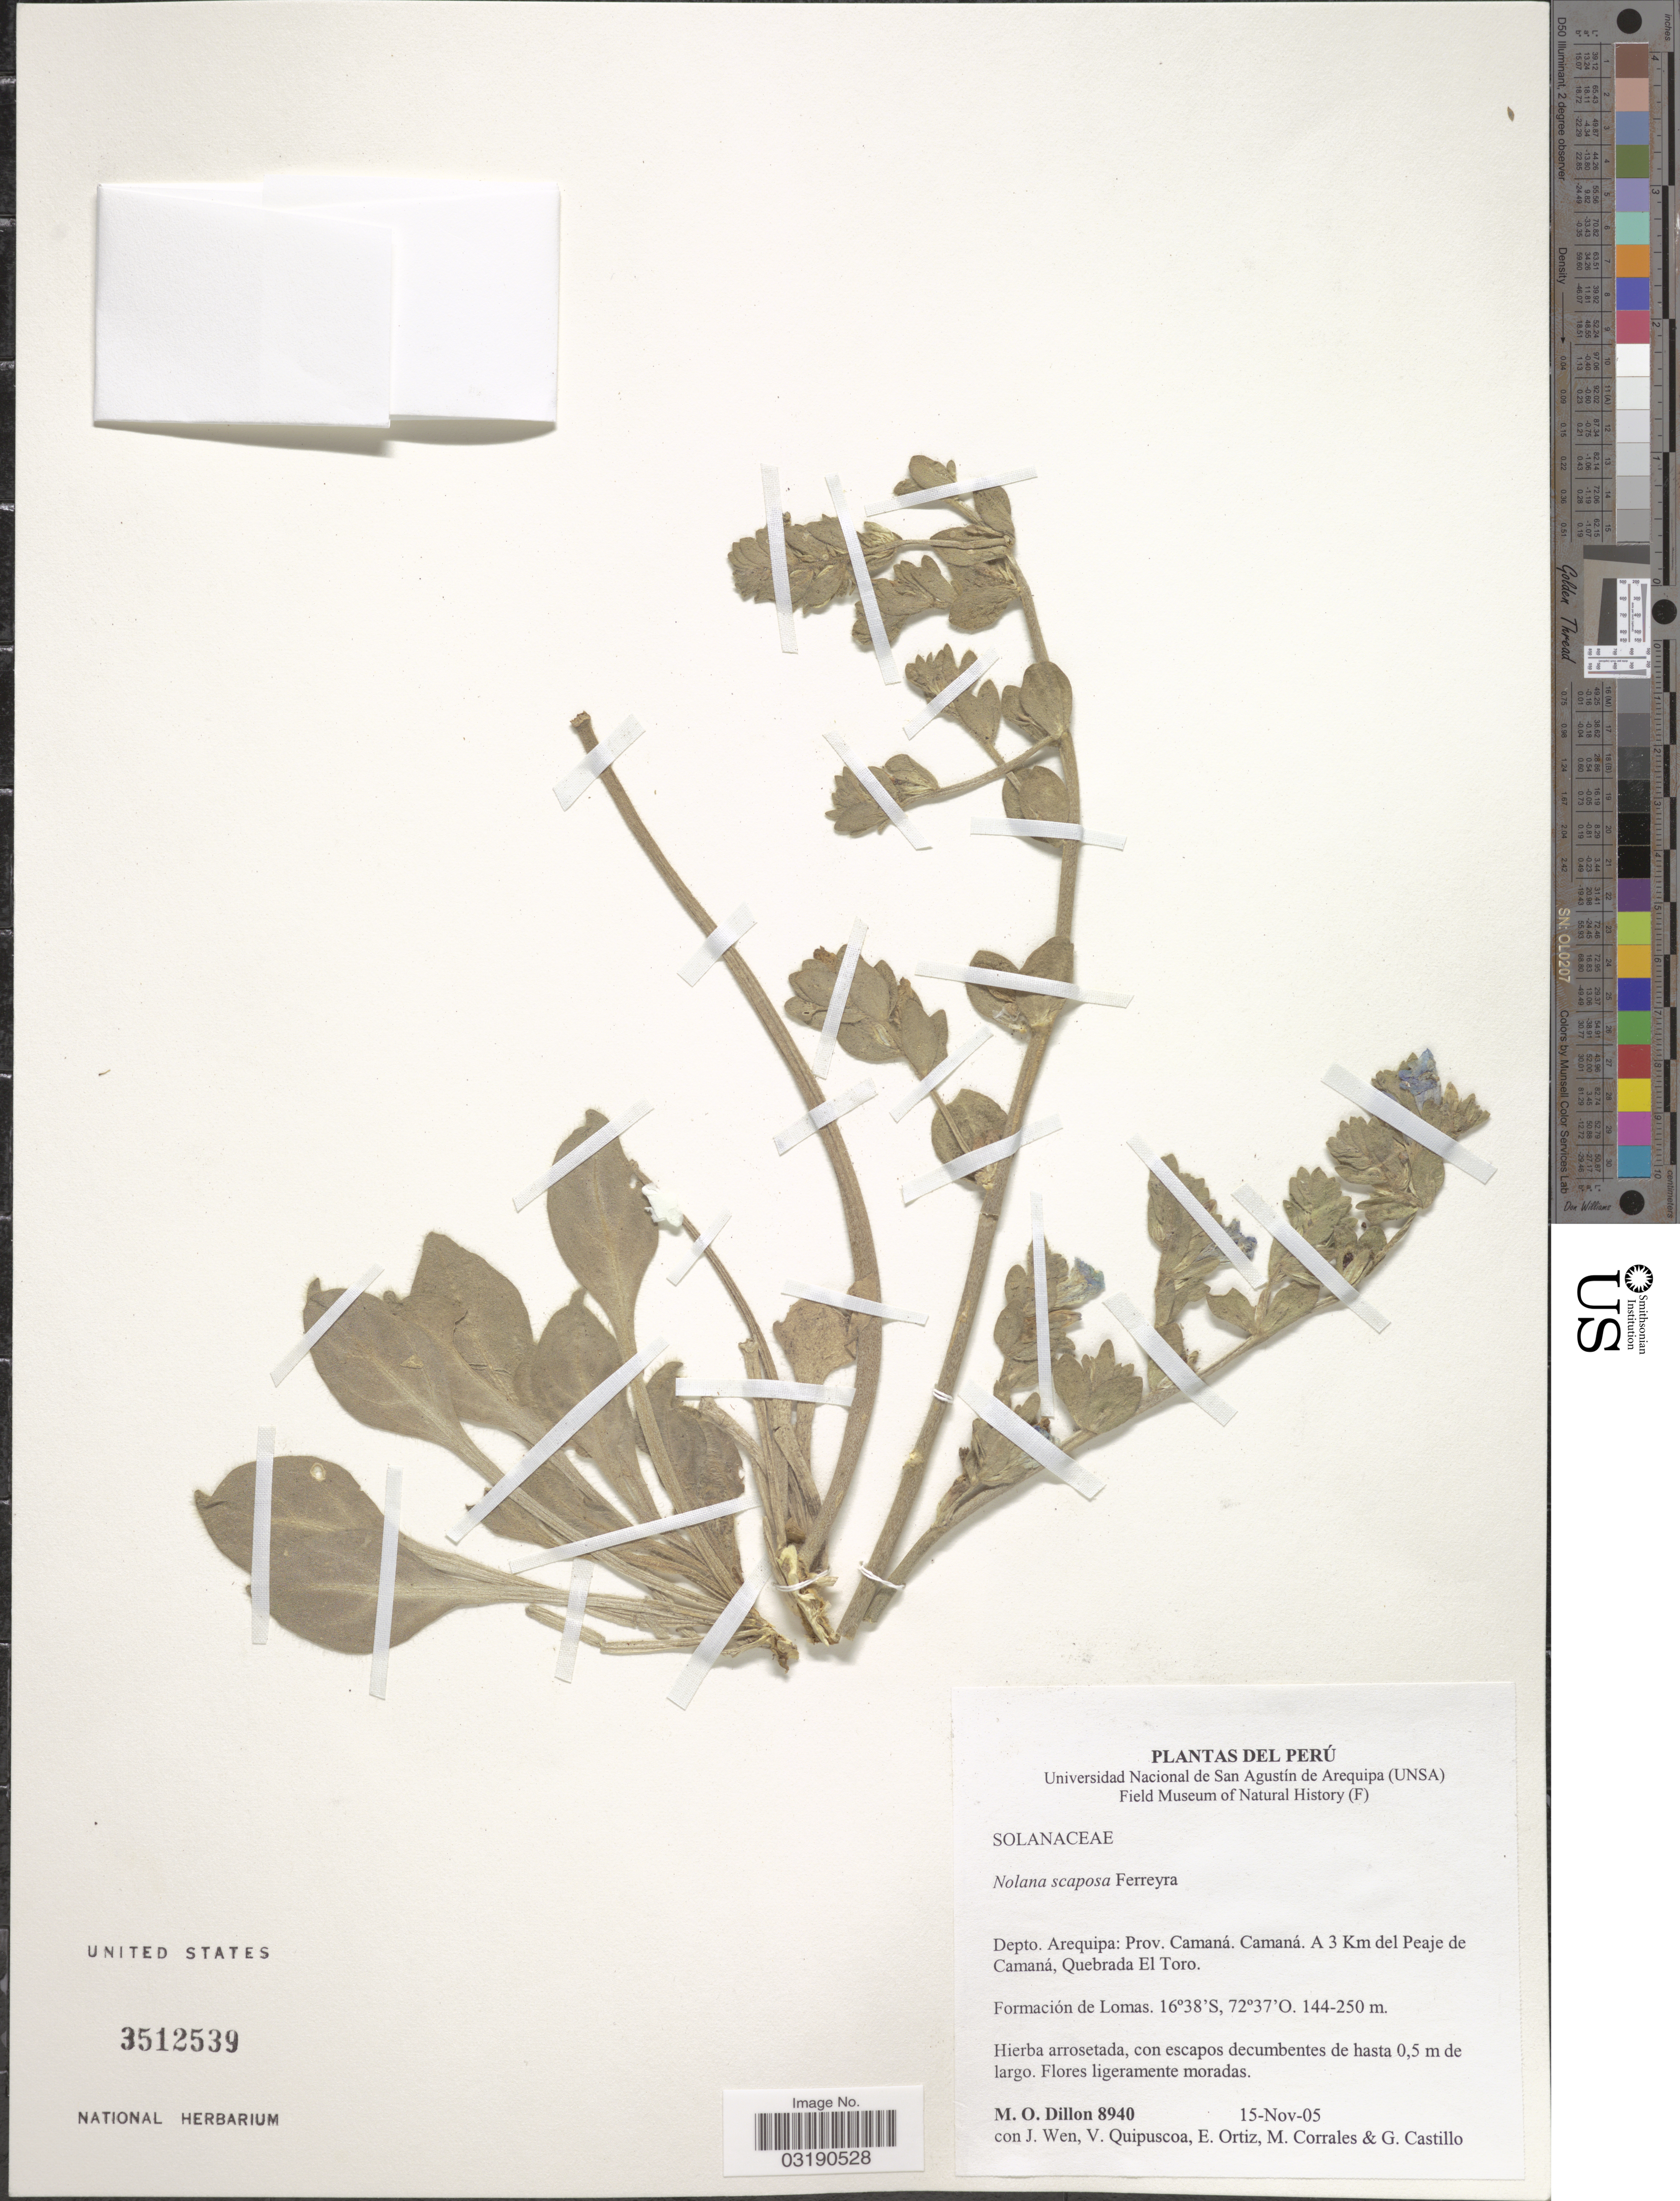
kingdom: Plantae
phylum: Tracheophyta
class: Magnoliopsida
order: Solanales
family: Solanaceae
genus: Nolana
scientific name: Nolana scaposa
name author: Ferreyra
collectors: M. O. Dillon, J. Wen, V. Quipuscoa, E. Ortiz & et al.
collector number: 8940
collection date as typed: Transcribed d/m/y: 15/11/5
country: Peru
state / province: Arequipa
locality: Depto. Arequipa: Prov. Camaná. Camaná. A 3 Km del Peaje de Camaná, Quebrada El Toro.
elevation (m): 144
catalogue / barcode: US 3512539